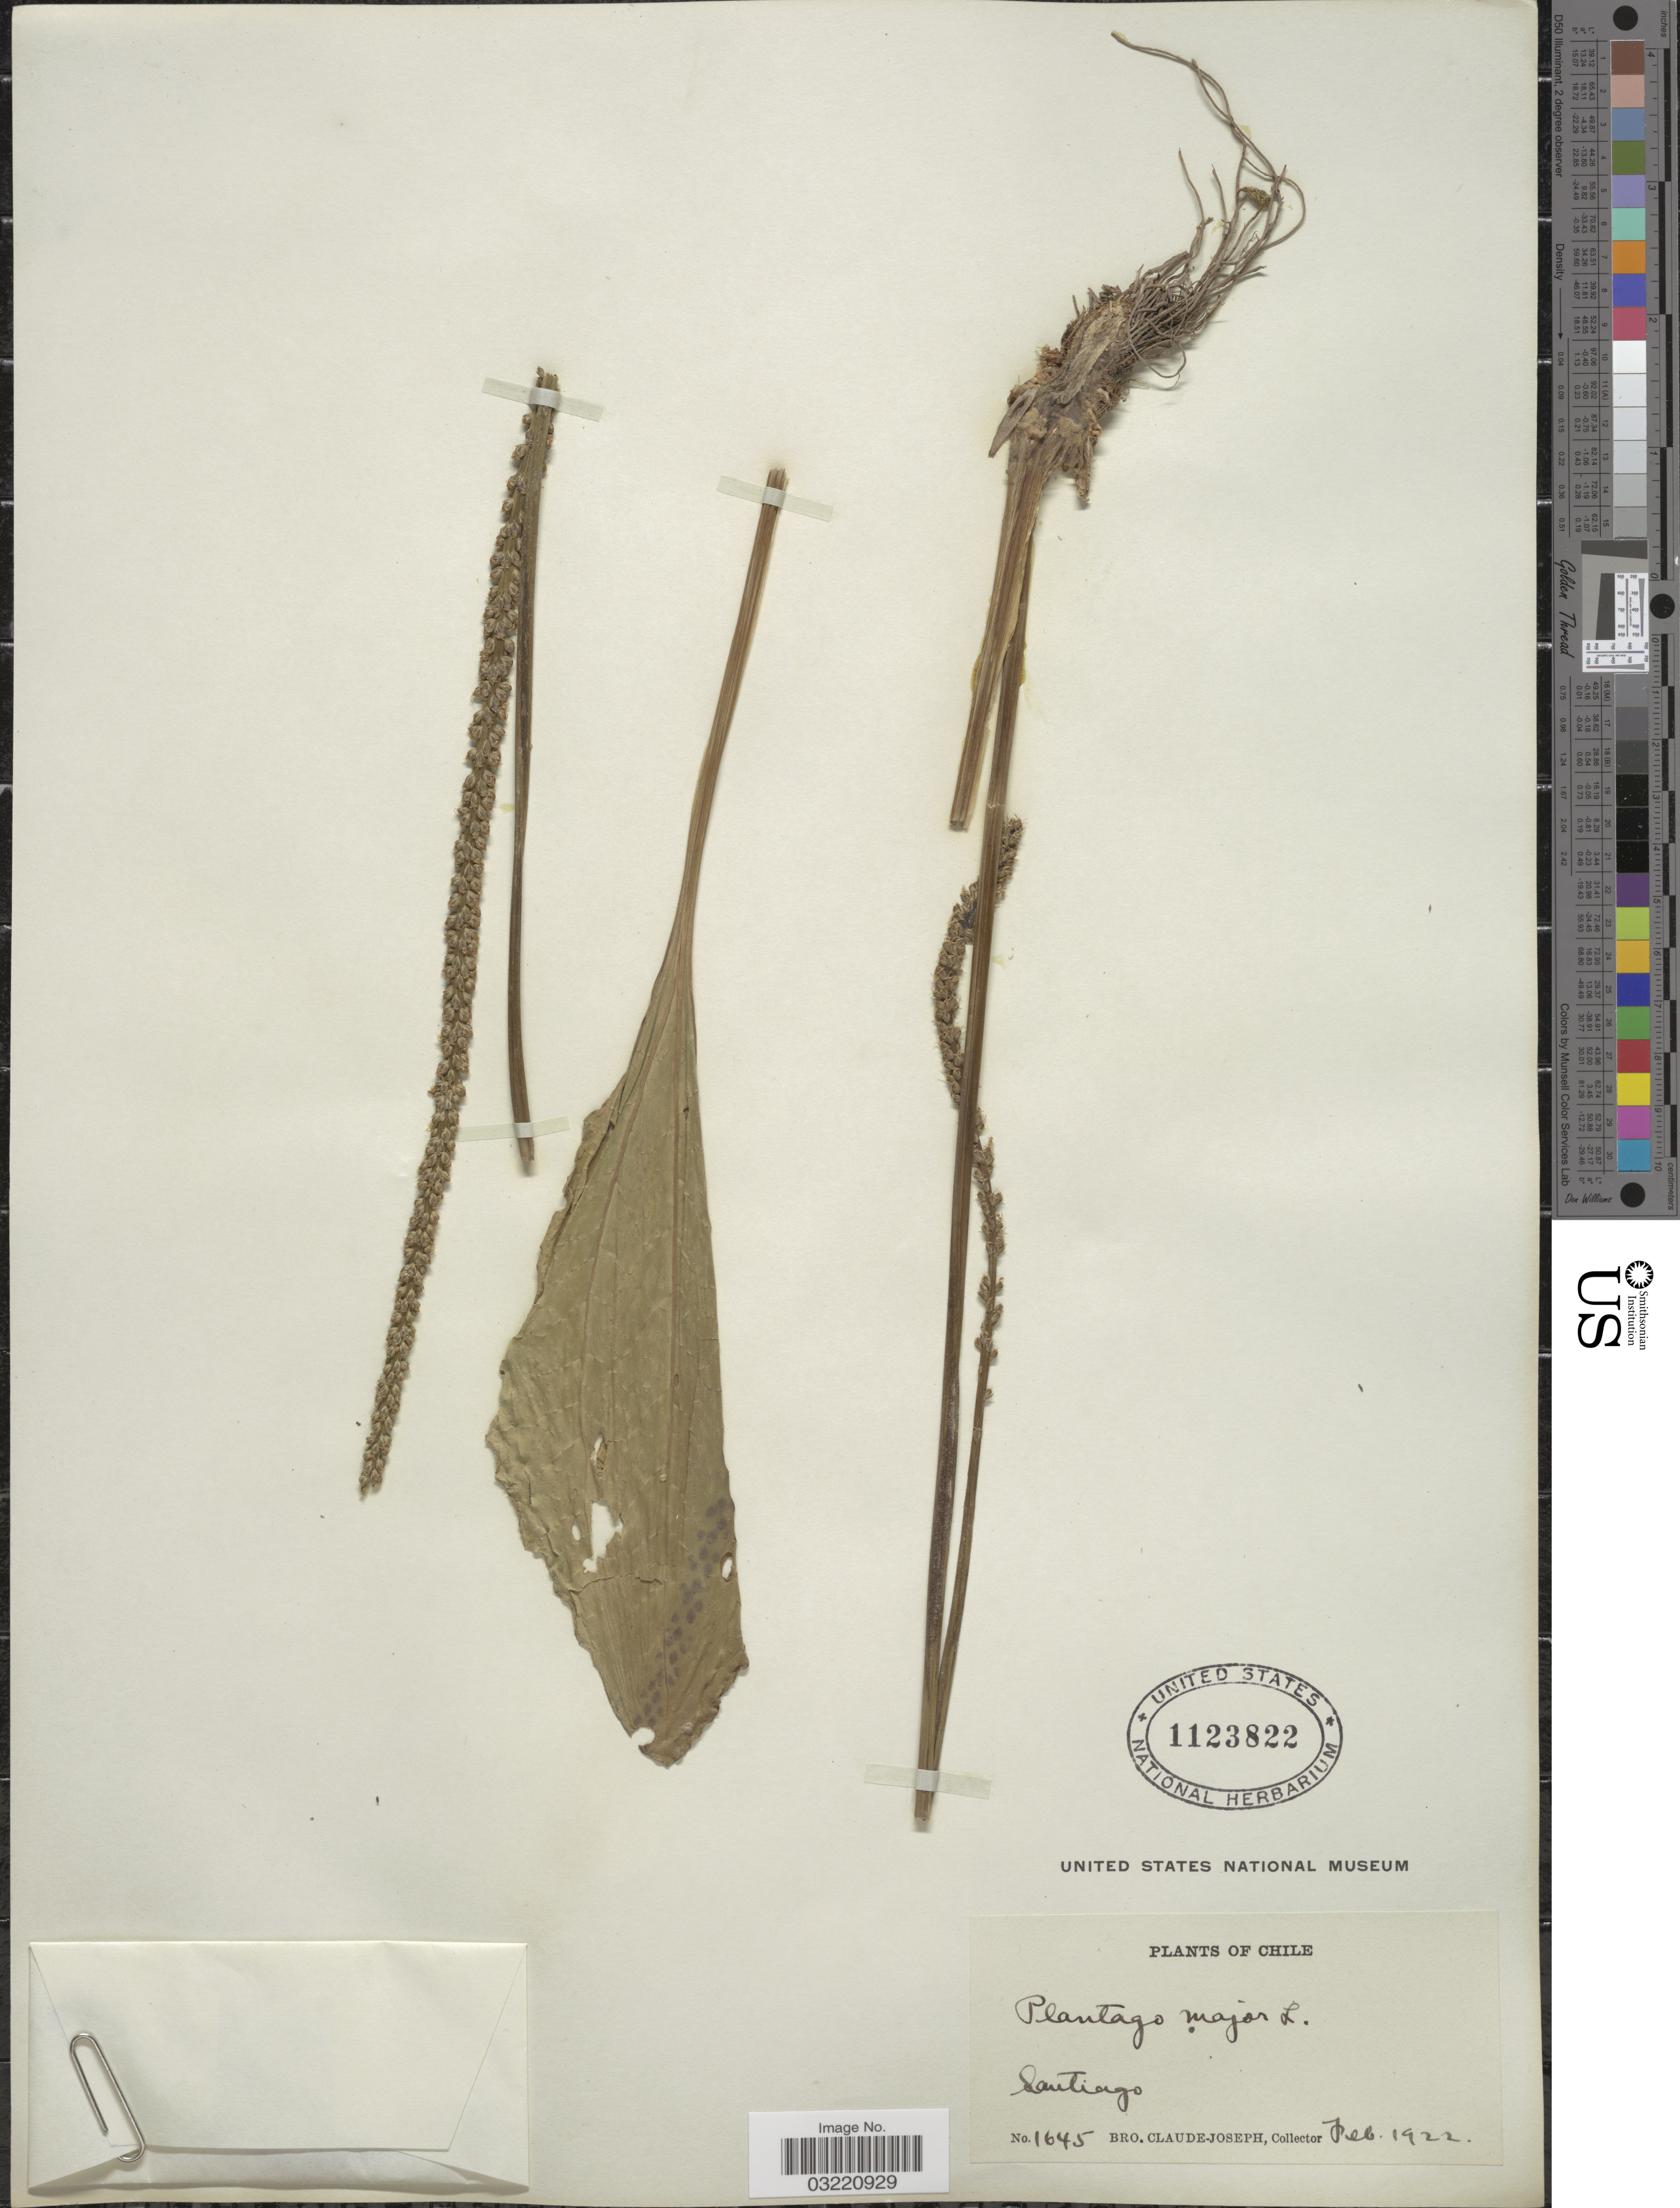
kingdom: Plantae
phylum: Tracheophyta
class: Magnoliopsida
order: Lamiales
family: Plantaginaceae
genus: Plantago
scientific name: Plantago major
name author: L.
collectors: Bro. Claude-Joseph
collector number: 1645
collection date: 1922-02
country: Chile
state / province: Región Metropolitana (RM)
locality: Santiago.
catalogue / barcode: US 1123822